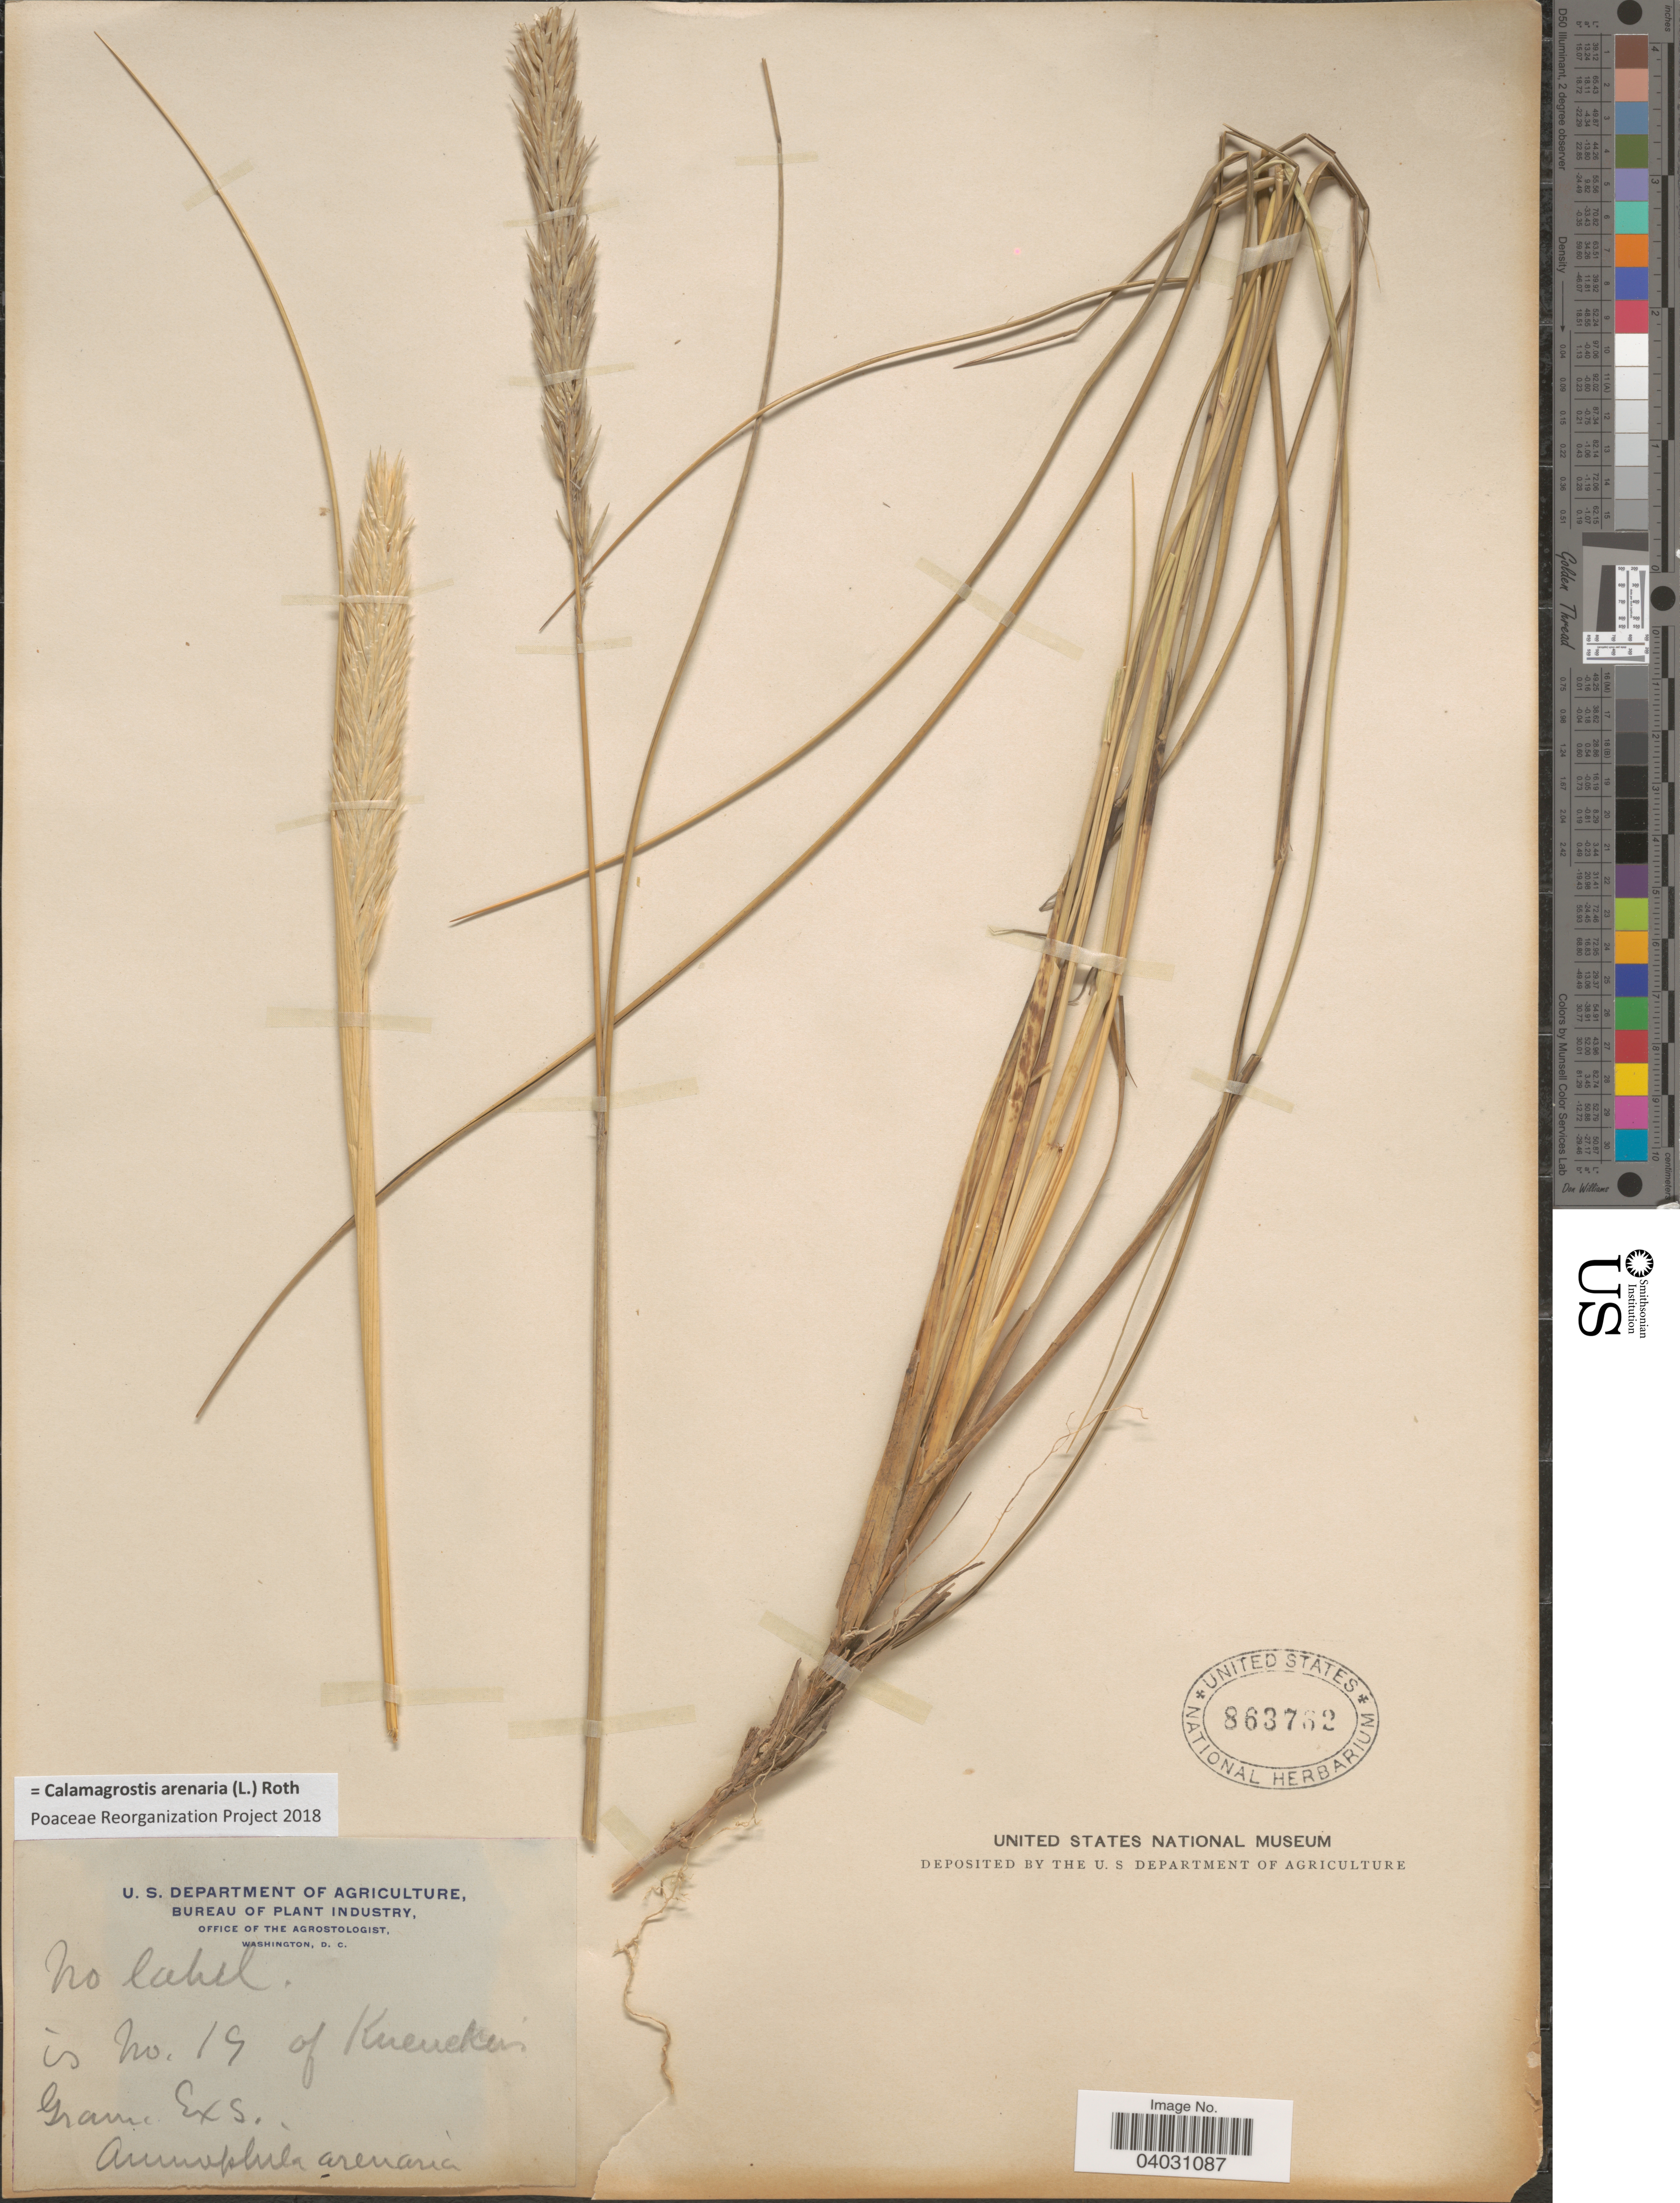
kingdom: Plantae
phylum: Tracheophyta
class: Liliopsida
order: Poales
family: Poaceae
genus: Calamagrostis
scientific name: Calamagrostis arenaria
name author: (L.) Roth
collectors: Kneucker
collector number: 19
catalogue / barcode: US 863762